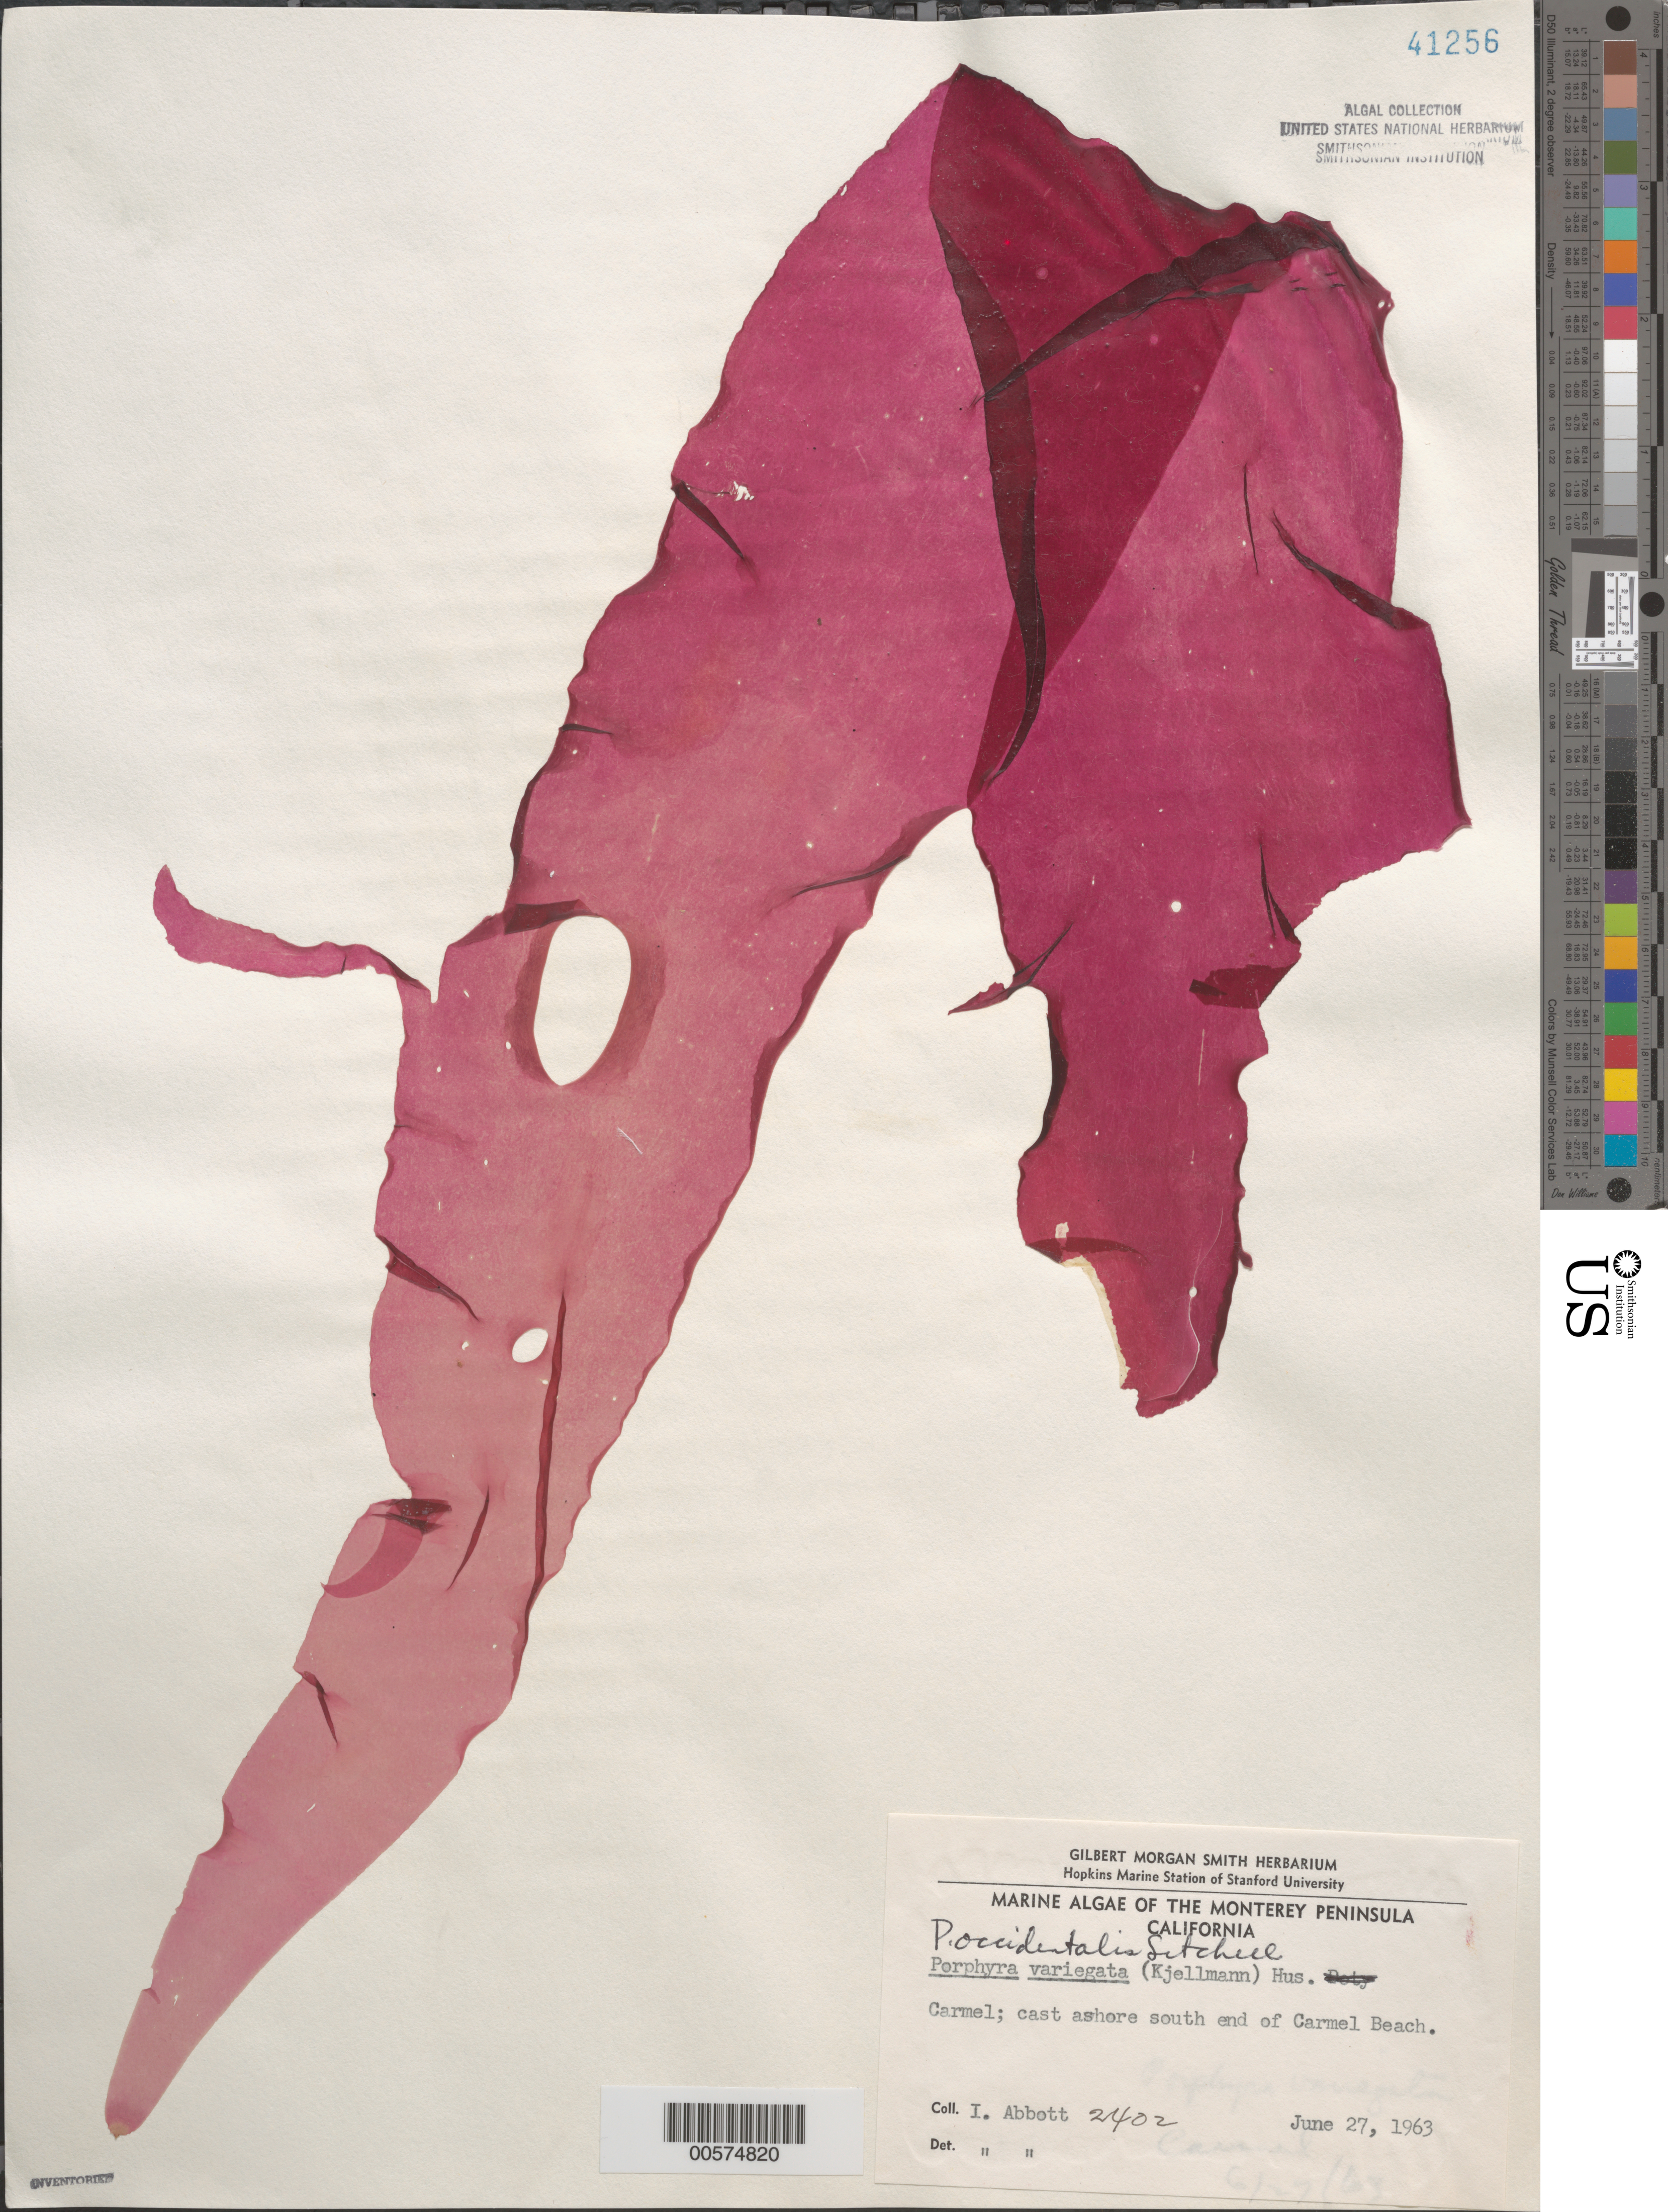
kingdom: Plantae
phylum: Rhodophyta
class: Bangiophyceae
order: Bangiales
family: Bangiaceae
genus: Porphyra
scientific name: Porphyra occidentalis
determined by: Abbott, Isabella A.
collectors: I. A. Abbott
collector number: IAA 2402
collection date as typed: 27 Jun 1963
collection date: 1963-06-27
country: United States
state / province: California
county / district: Monterey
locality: Carmel Beach, south end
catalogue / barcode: US 41256